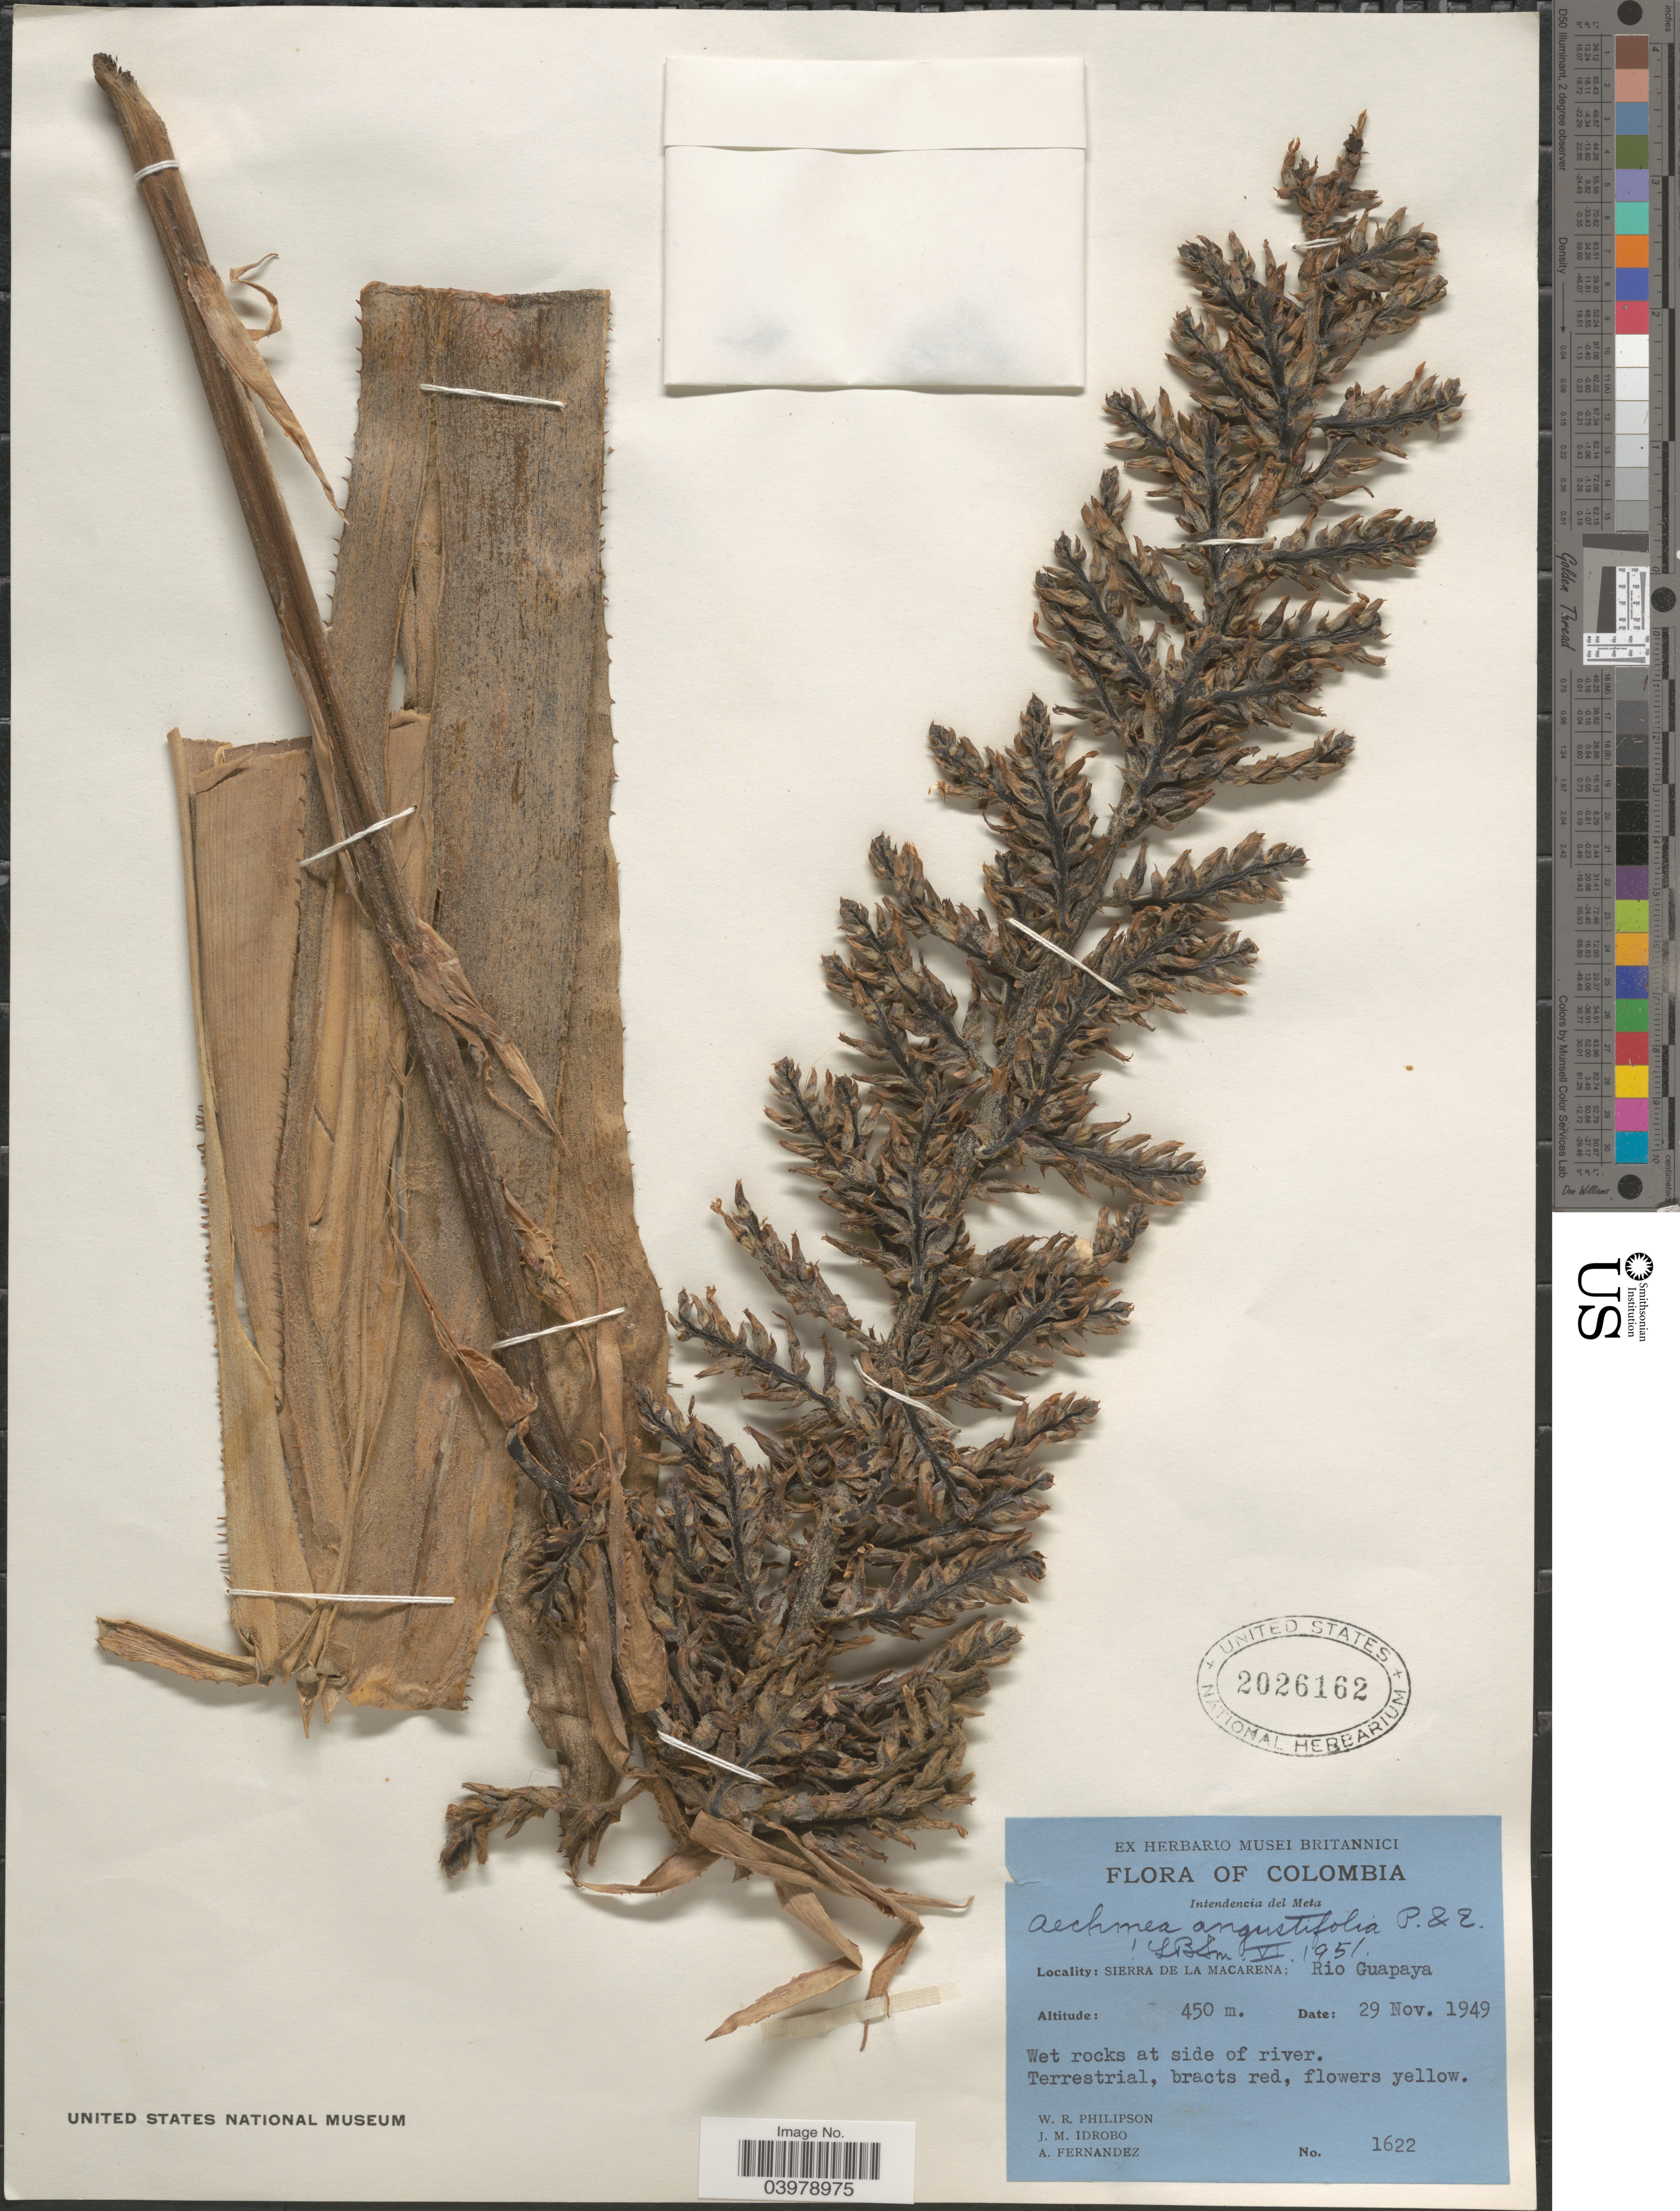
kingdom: Plantae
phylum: Tracheophyta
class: Liliopsida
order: Poales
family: Bromeliaceae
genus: Aechmea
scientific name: Aechmea angustifolia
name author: Poepp. & Endl.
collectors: W. R. Philipson, J. M. Idrobo & A. Fernandez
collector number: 1622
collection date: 1949-11-29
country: Colombia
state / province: Meta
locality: Intendencia del Meta. Sierra de La Macarena; Rio Guapaya.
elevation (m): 450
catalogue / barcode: US 2026162